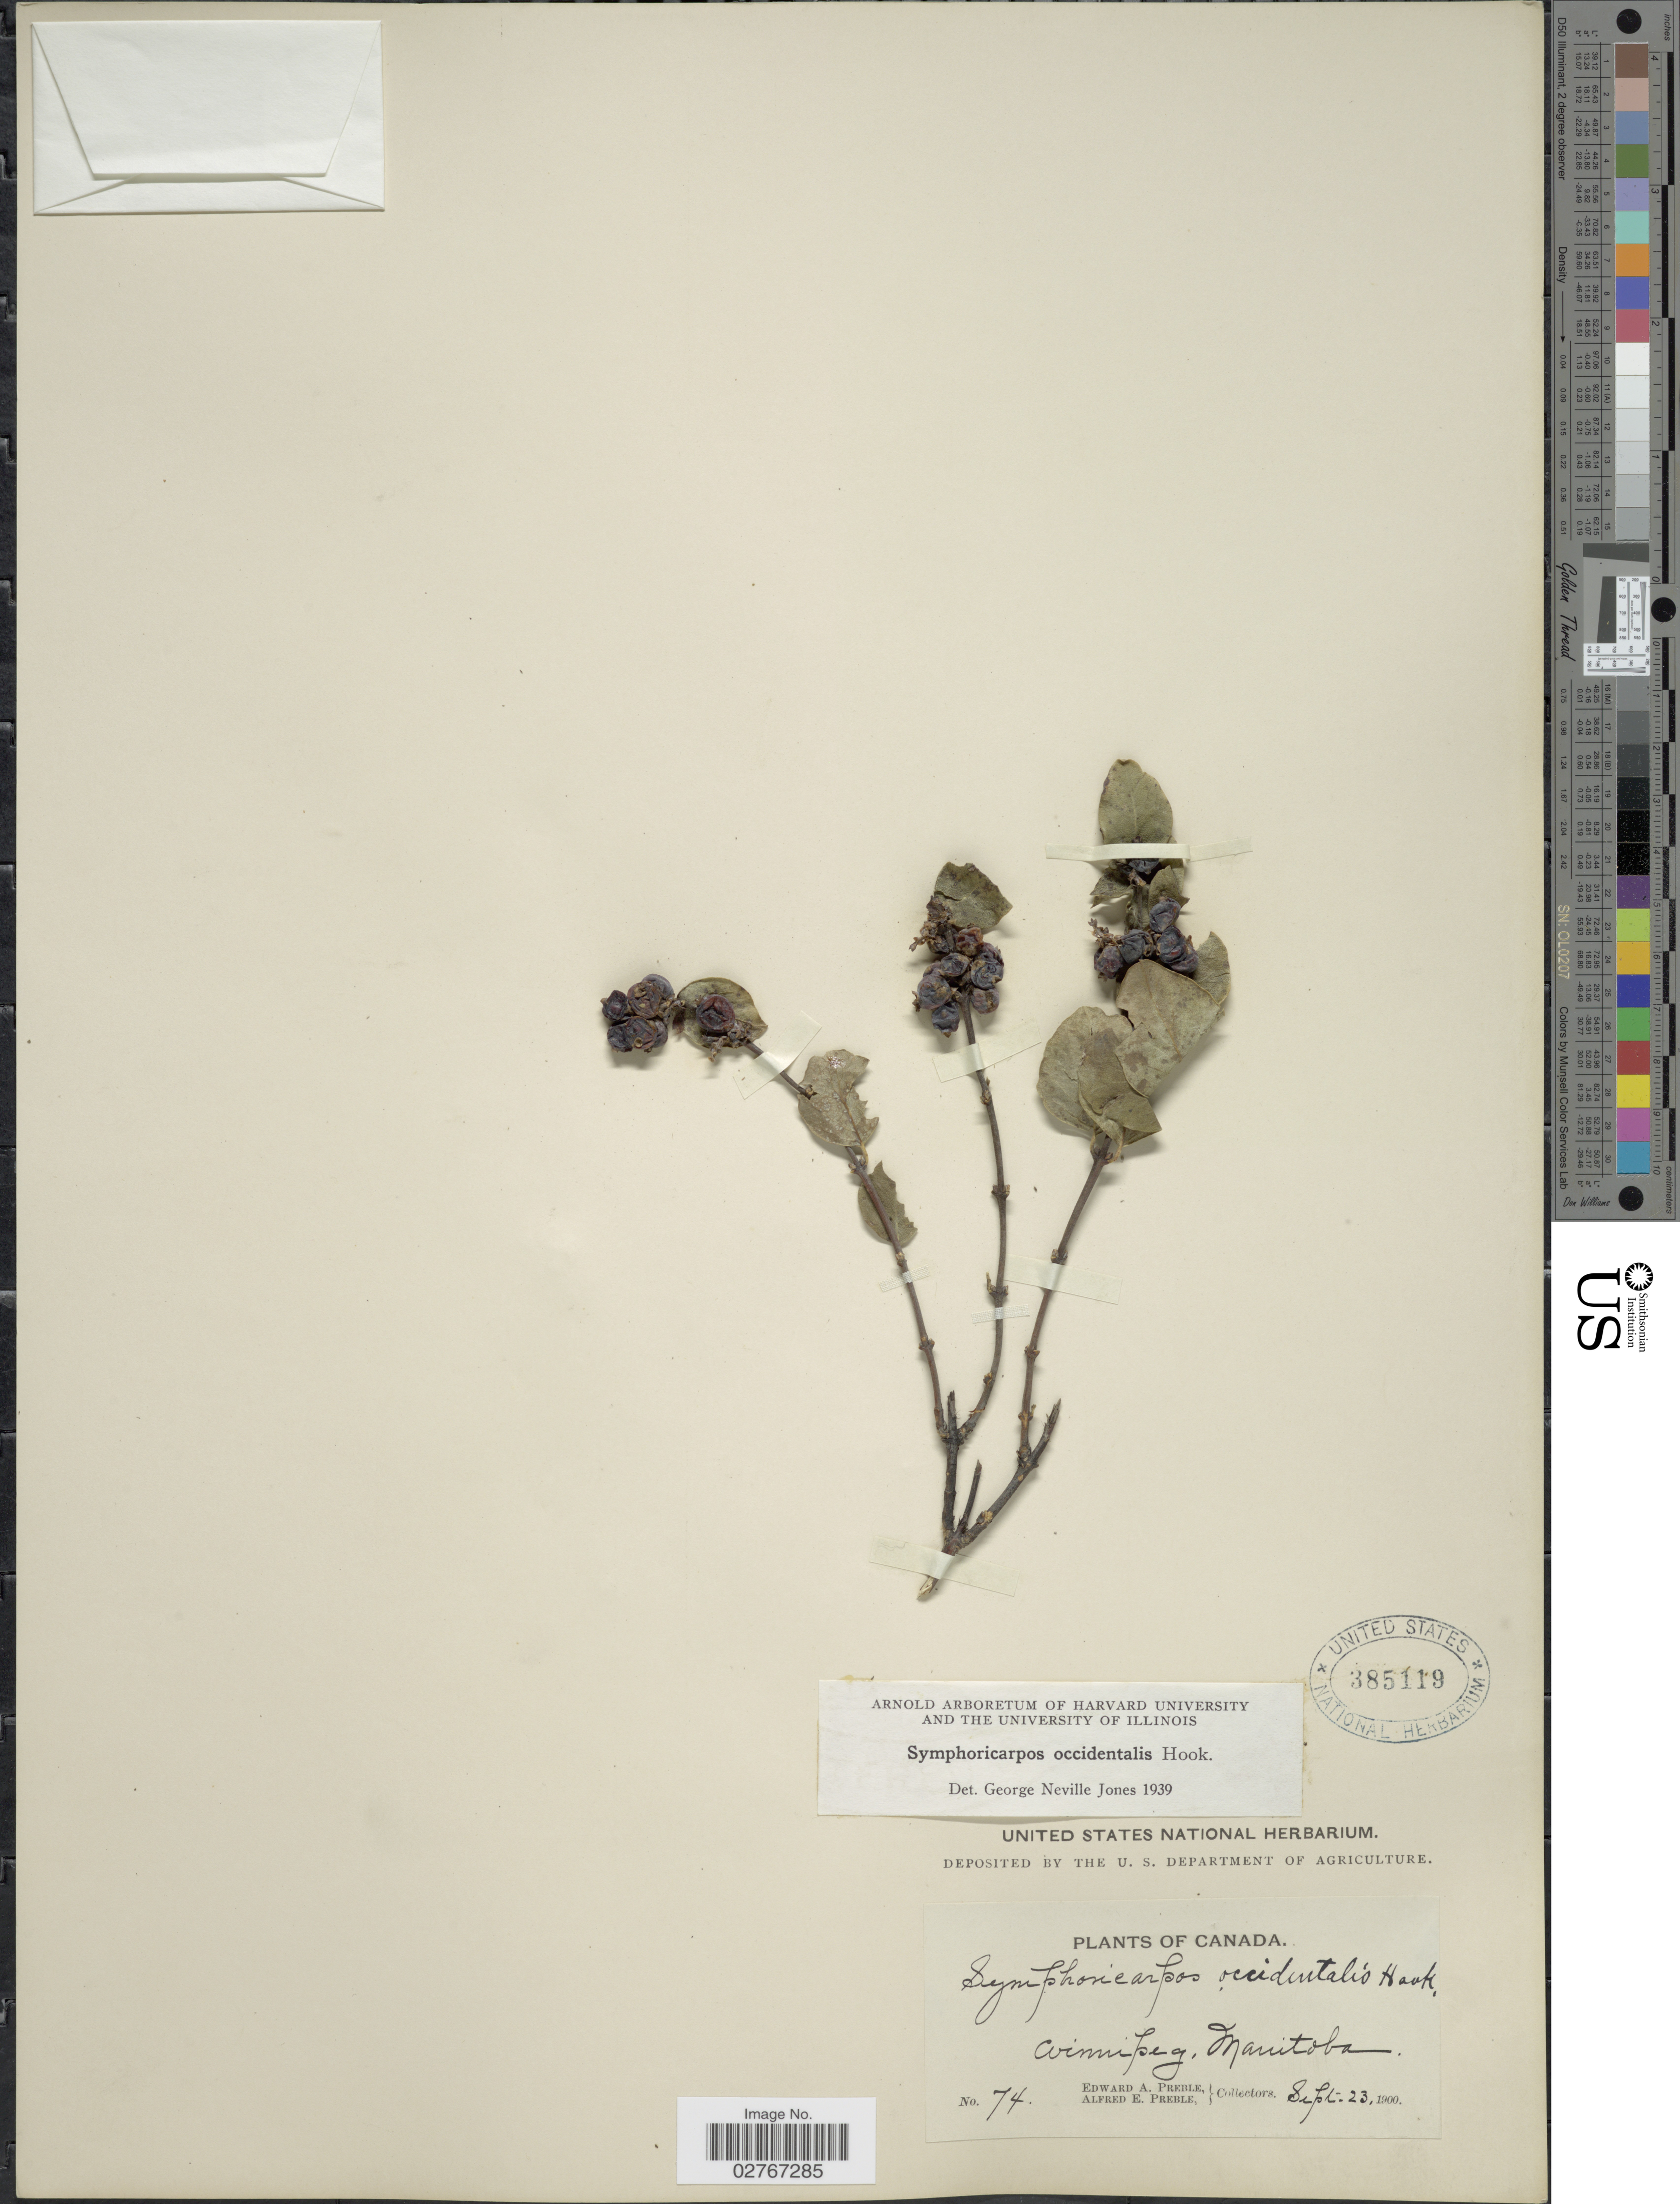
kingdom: Plantae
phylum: Tracheophyta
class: Magnoliopsida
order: Dipsacales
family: Caprifoliaceae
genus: Symphoricarpos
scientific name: Symphoricarpos occidentalis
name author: (R. Br.) Hook.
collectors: E. Preble & A. Preble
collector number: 74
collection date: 1900-09-23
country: Canada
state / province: Manitoba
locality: Winnipeg.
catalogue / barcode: US 385119